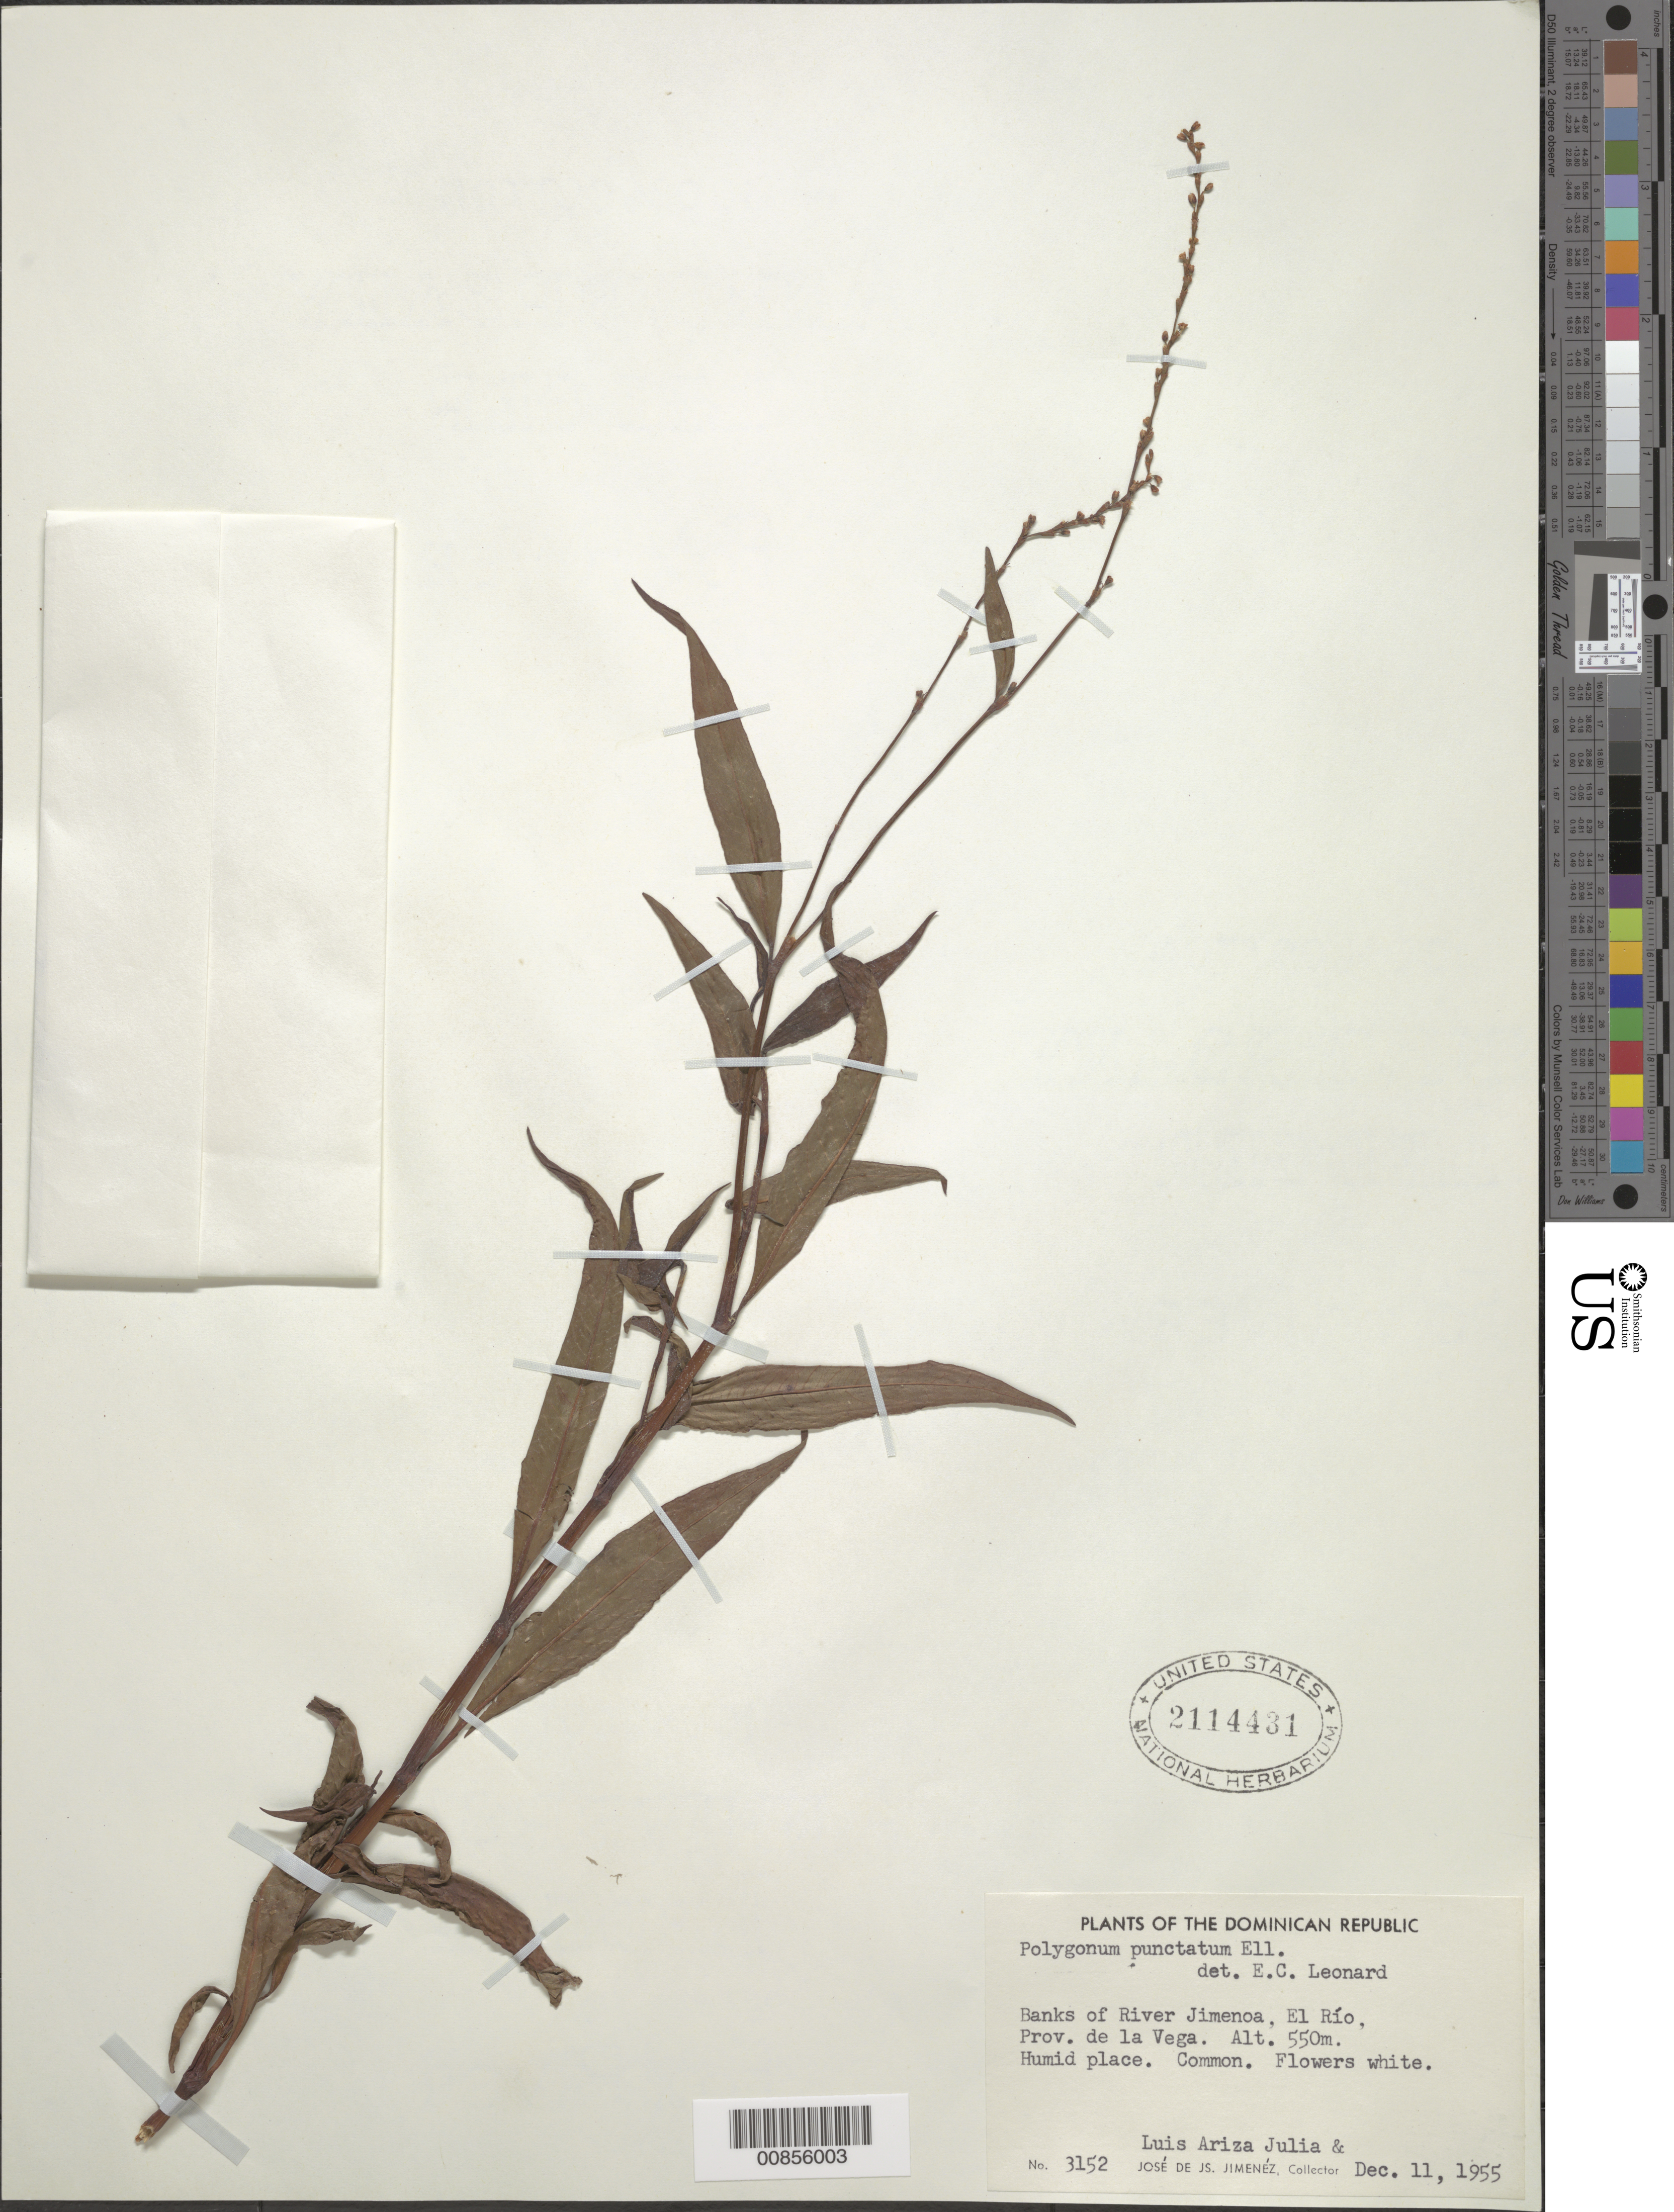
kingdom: Plantae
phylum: Tracheophyta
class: Magnoliopsida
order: Caryophyllales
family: Polygonaceae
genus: Polygonum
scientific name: Polygonum punctatum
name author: Elliott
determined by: Leonard, Emery C., (US)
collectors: J. J. Jiménez Almonte & L. Ariza-Julia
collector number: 3152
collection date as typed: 11 Dec 1955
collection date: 1955-12-11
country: Dominican Republic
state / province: La Vega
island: Hispaniola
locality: Banks of River Jimenoa, El Río.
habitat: Humid place. Banks of river.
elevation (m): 550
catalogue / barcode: US 2114431